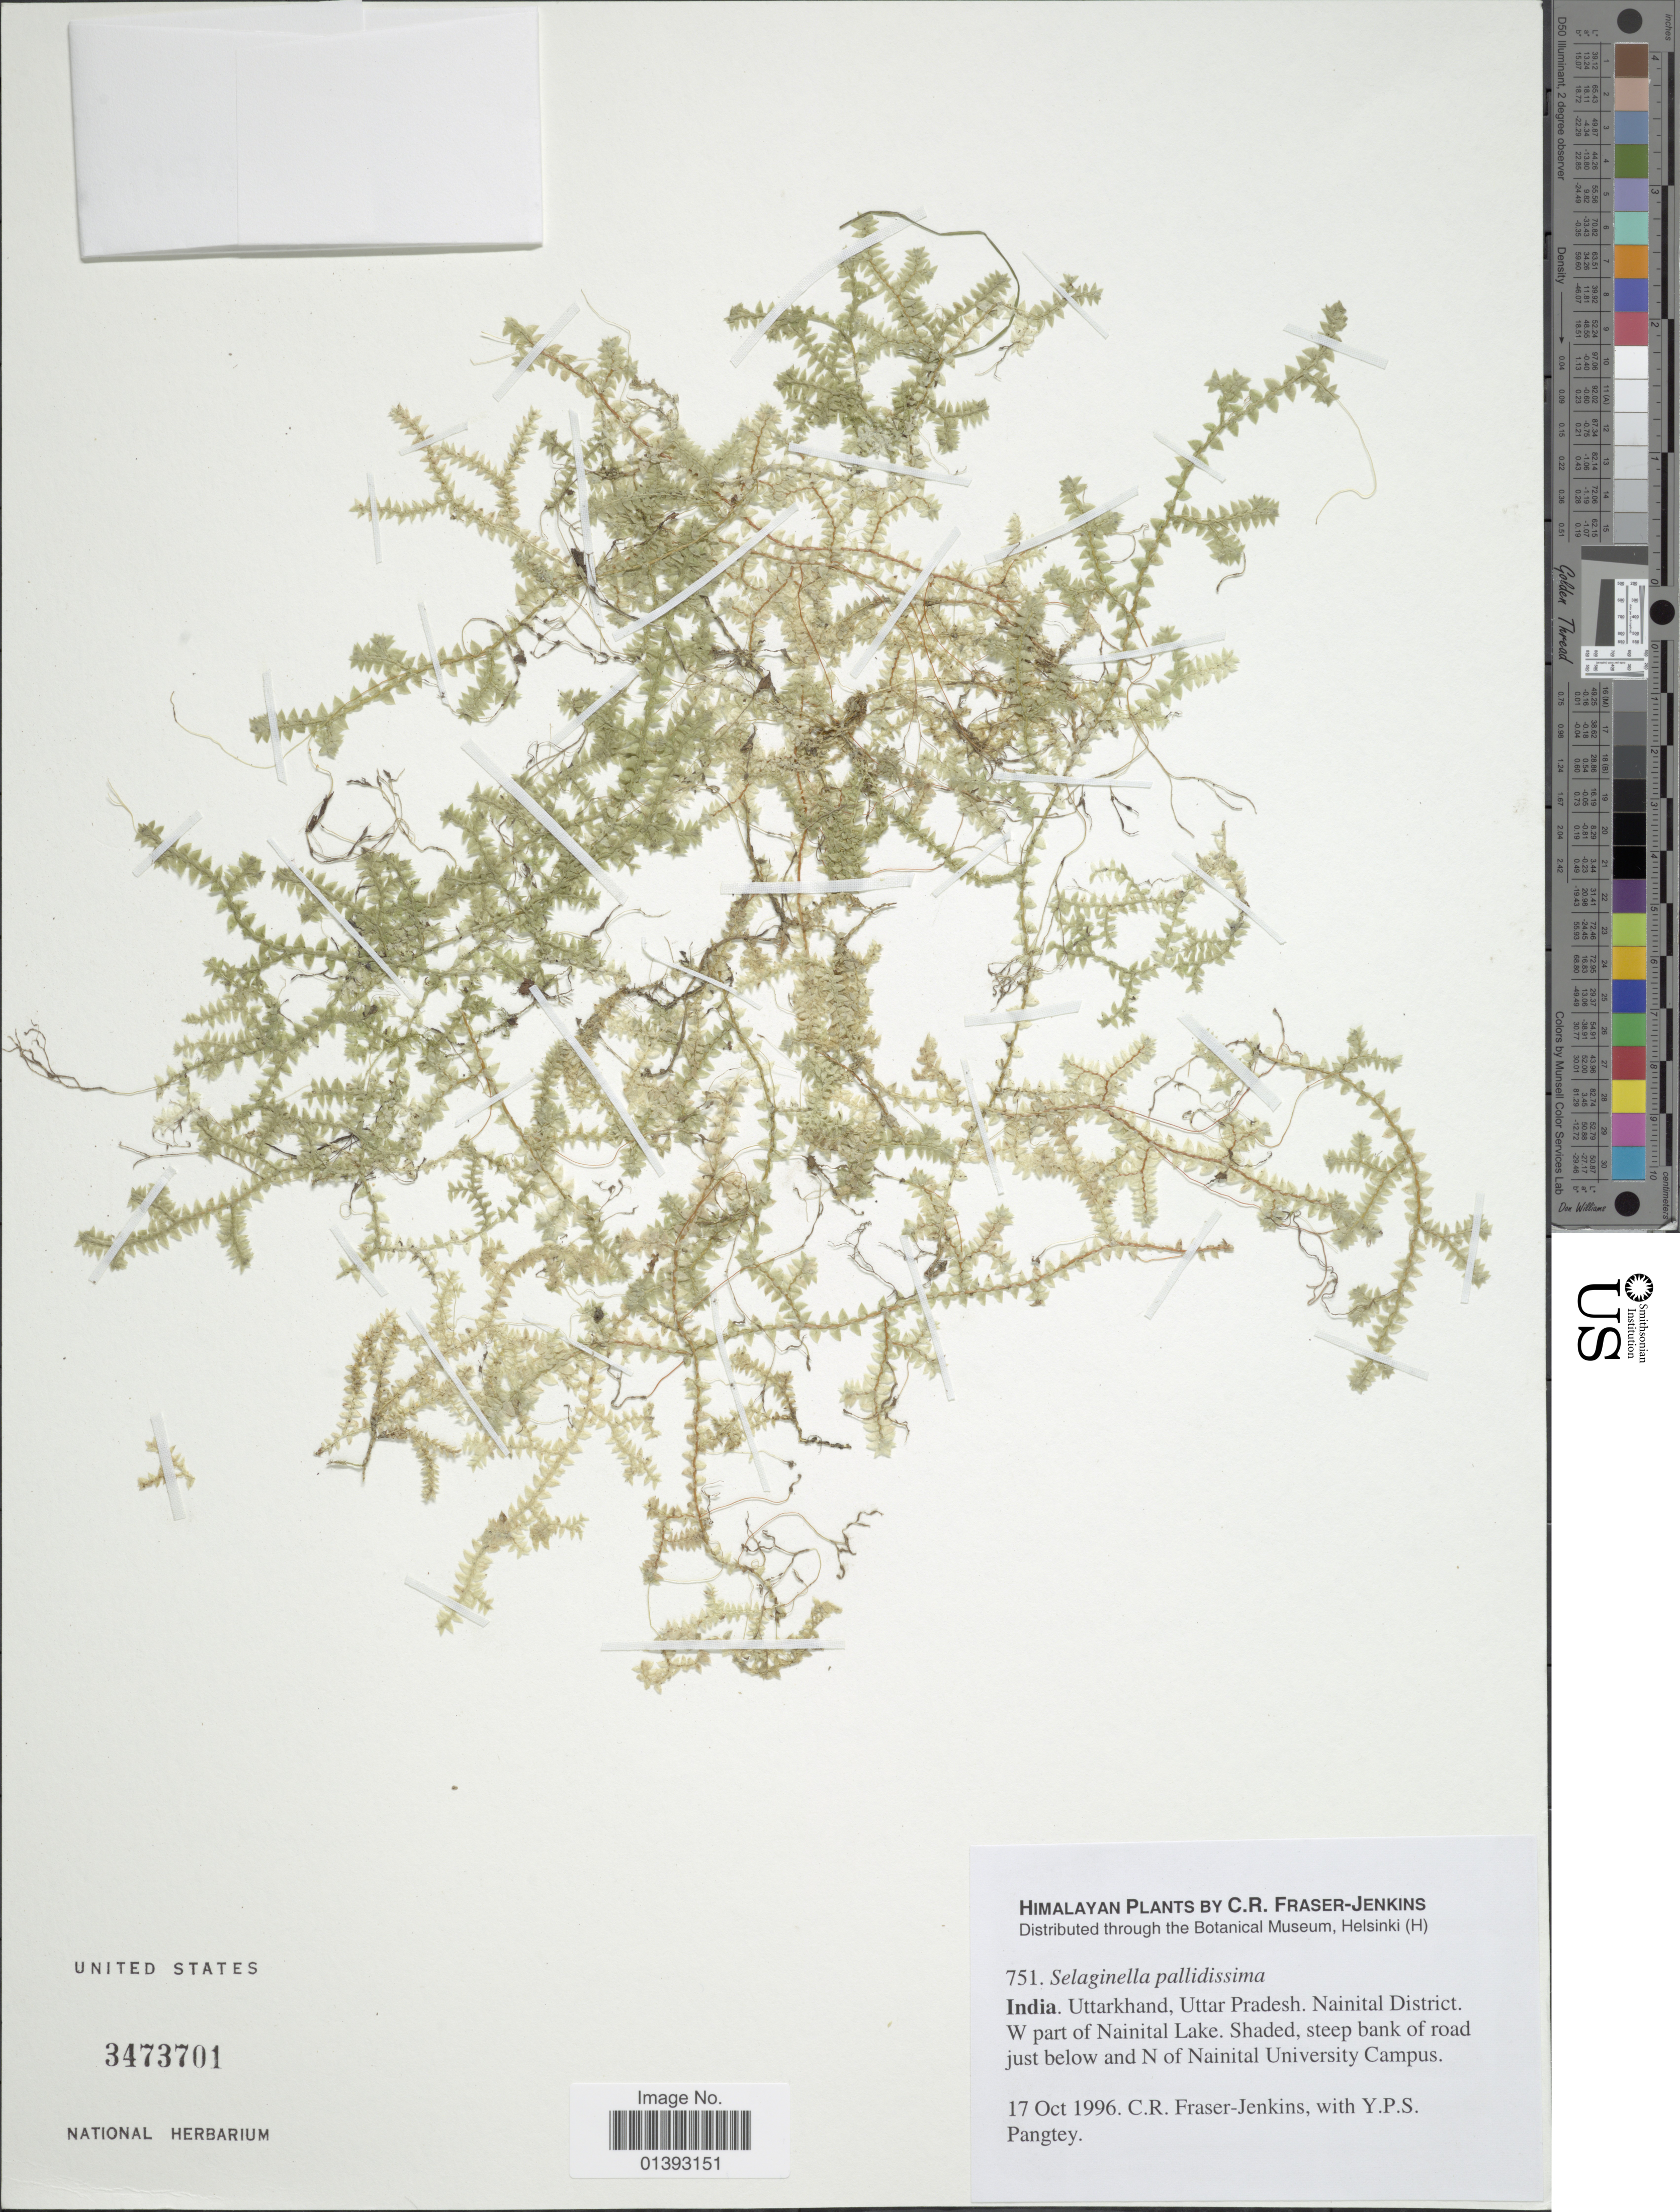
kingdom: Plantae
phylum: Tracheophyta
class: Lycopodiopsida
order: Selaginellales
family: Selaginellaceae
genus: Selaginella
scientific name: Selaginella pallidissima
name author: Spring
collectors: C. R. Fraser-Jenkins & Y. Pangtey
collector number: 751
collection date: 1996-10-17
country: India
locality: Uttarkhand, Uttar Pradesh, Nainital District, W part of Nainital Lake, shaded, steep bank of road just below and N of Nainital University Campus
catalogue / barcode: US 3473701